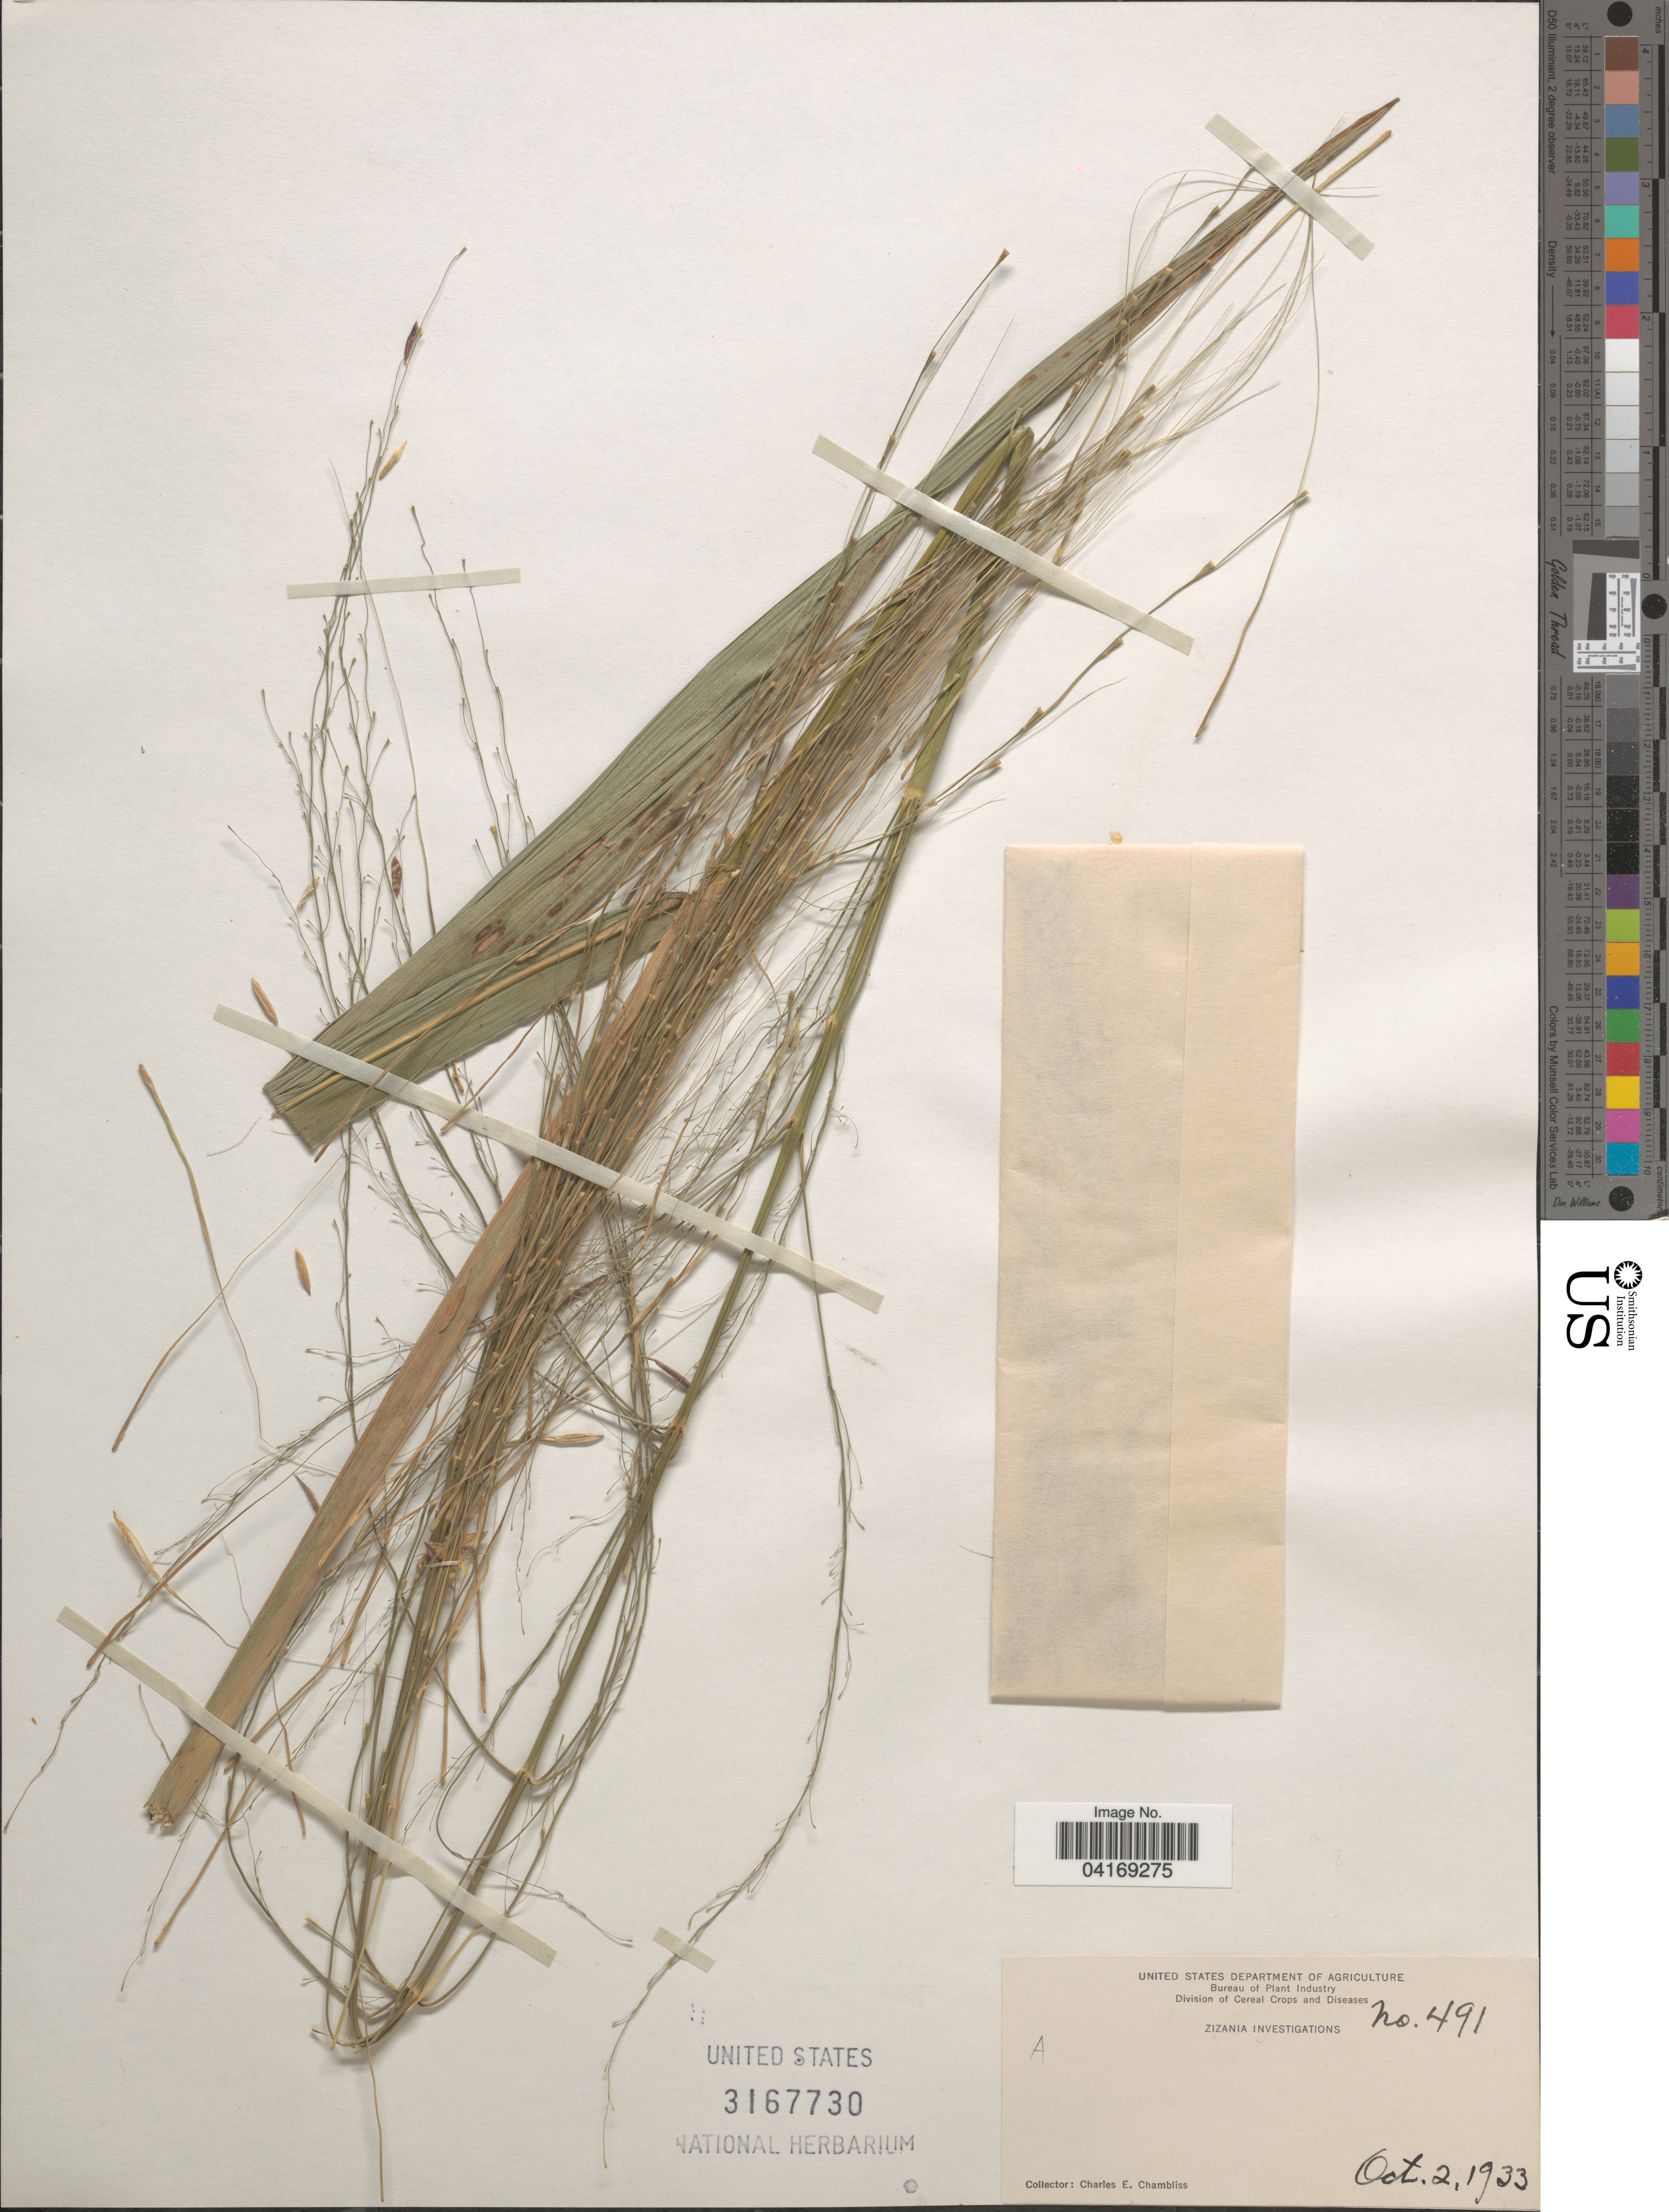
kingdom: Plantae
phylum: Tracheophyta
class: Liliopsida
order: Poales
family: Poaceae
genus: Zizania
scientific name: Zizania sp.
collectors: C. Chambliss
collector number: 491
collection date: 1933-10-02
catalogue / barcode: US 3167730